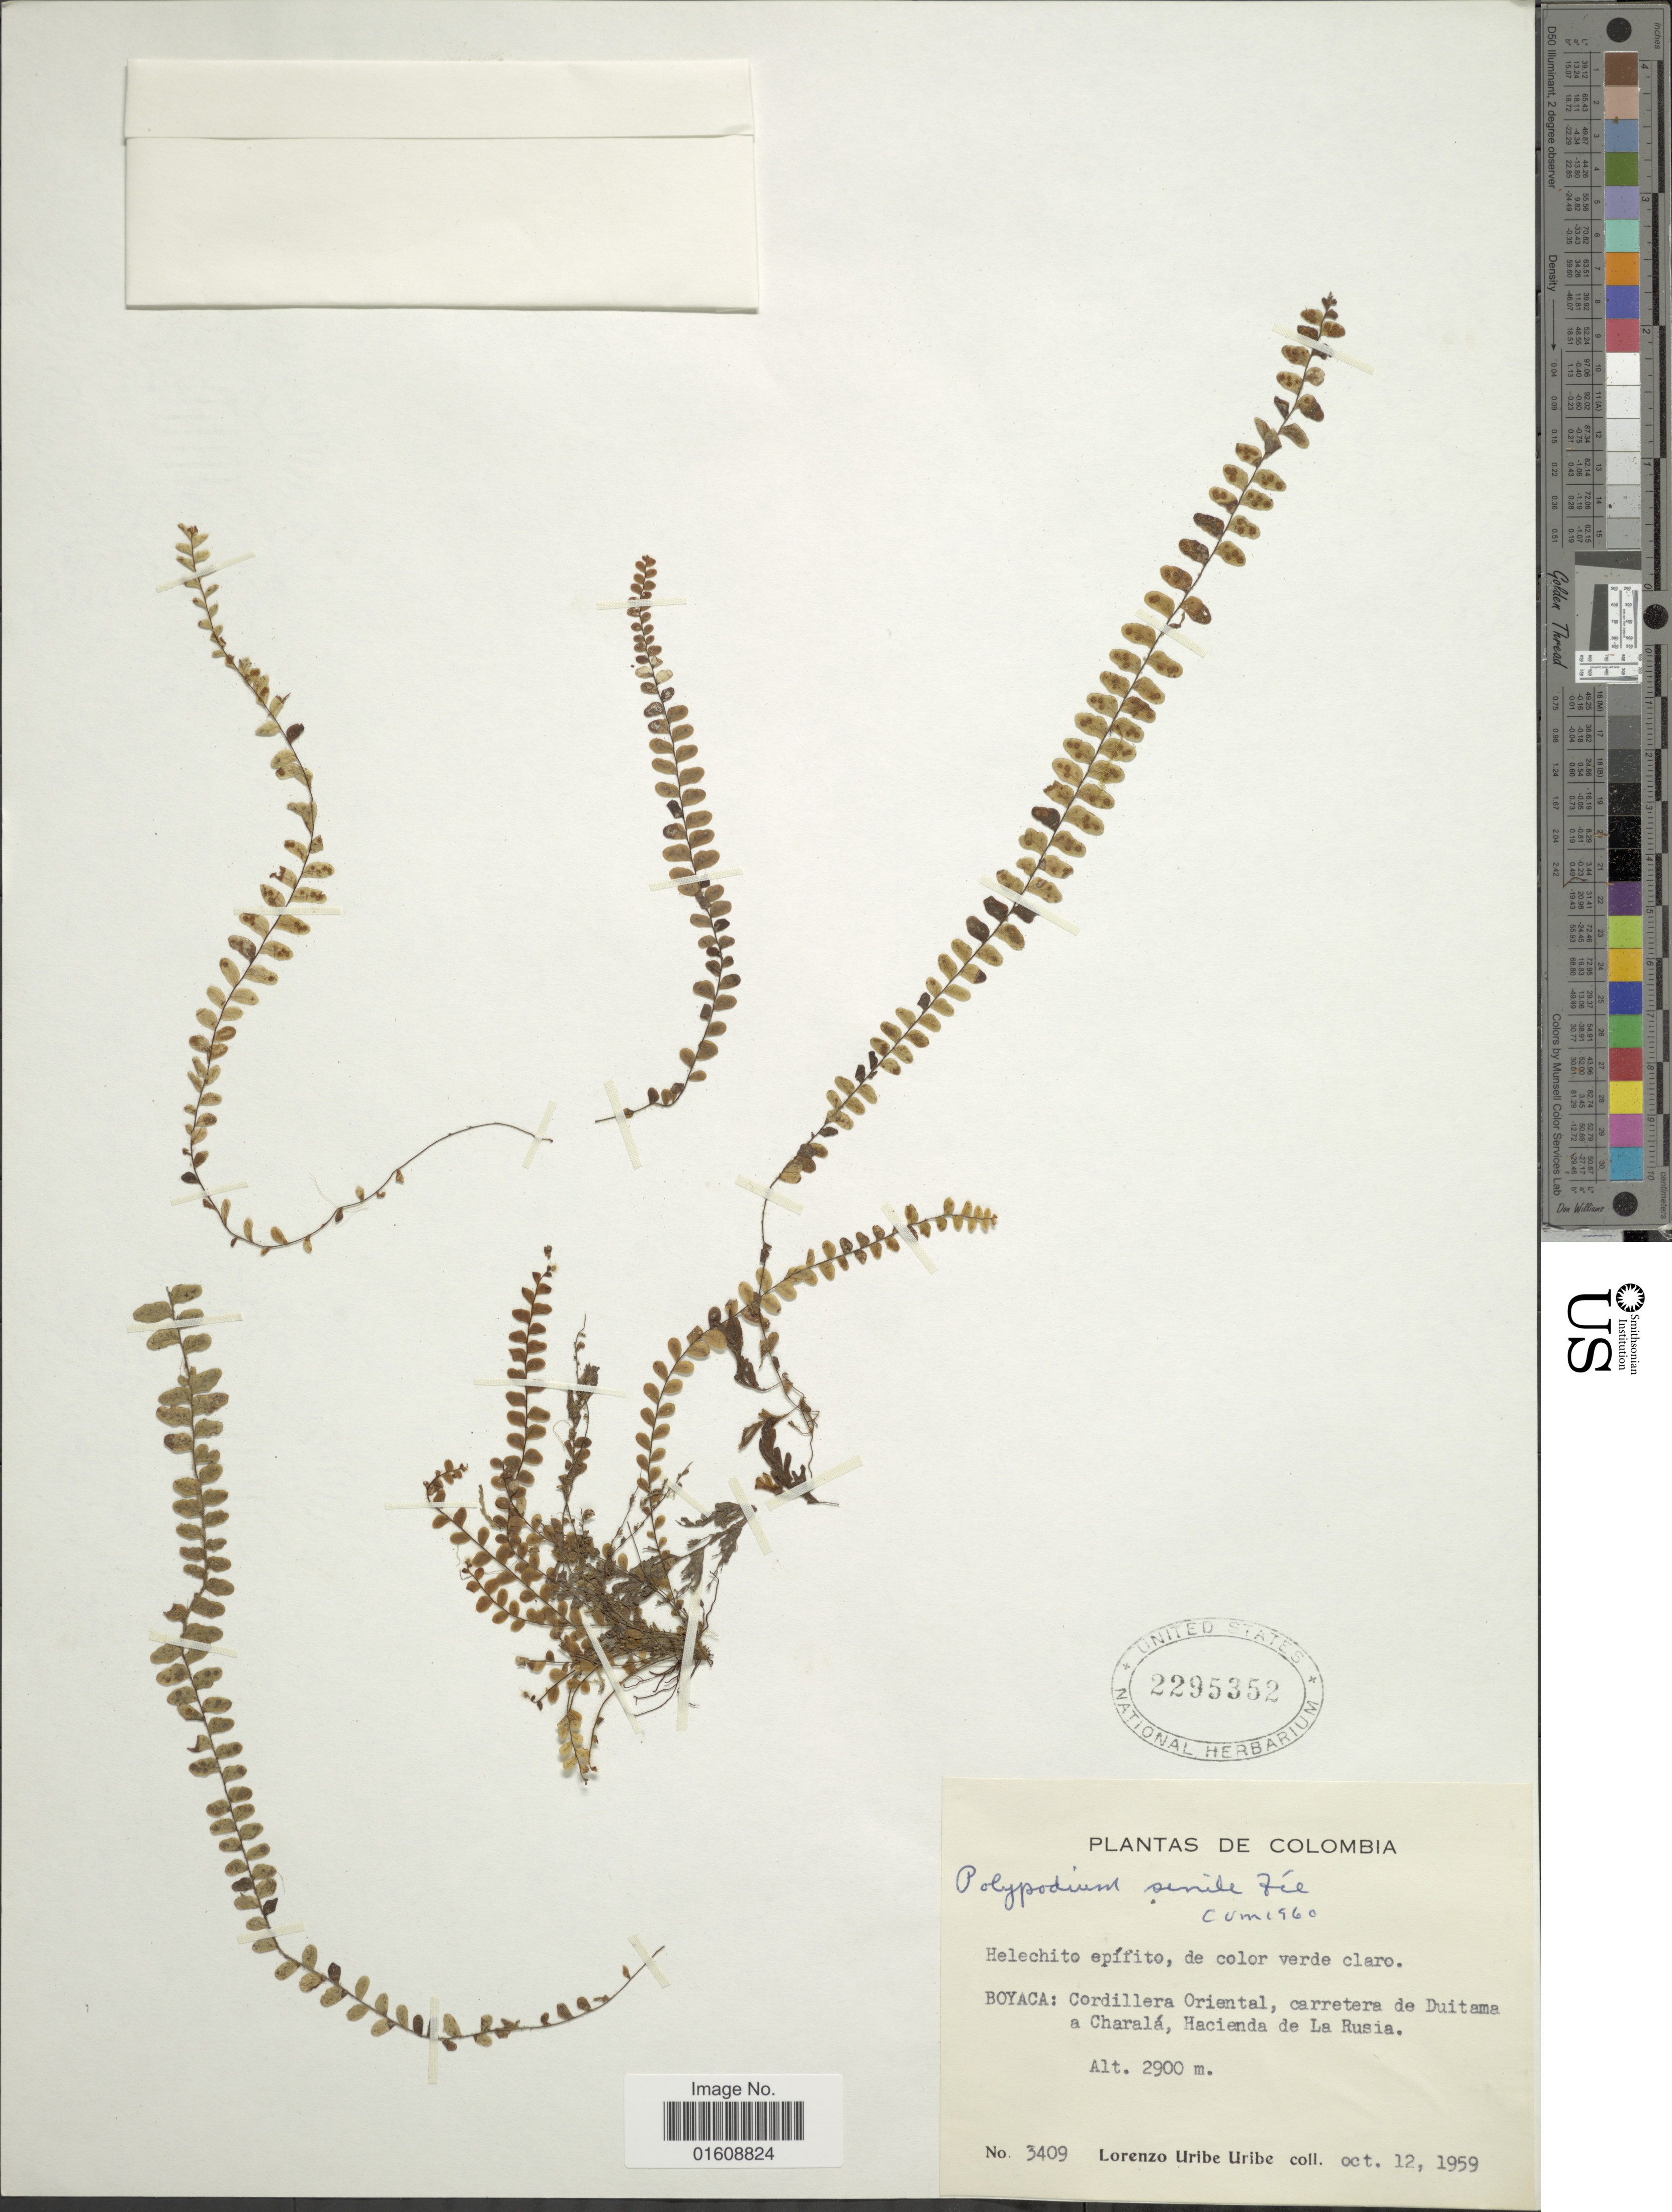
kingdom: Plantae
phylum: Tracheophyta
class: Polypodiopsida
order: Polypodiales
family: Polypodiaceae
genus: Alansmia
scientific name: Alansmia cultrata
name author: (Bory ex Willd.) Moguel & M. Kessler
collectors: L. Uribe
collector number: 3409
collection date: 1959-10-12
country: Colombia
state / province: Boyacá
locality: Cordillera Oriental, carretera de Duitama a Charalá, Hacienda a La Rusia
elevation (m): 2900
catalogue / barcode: US 2295352